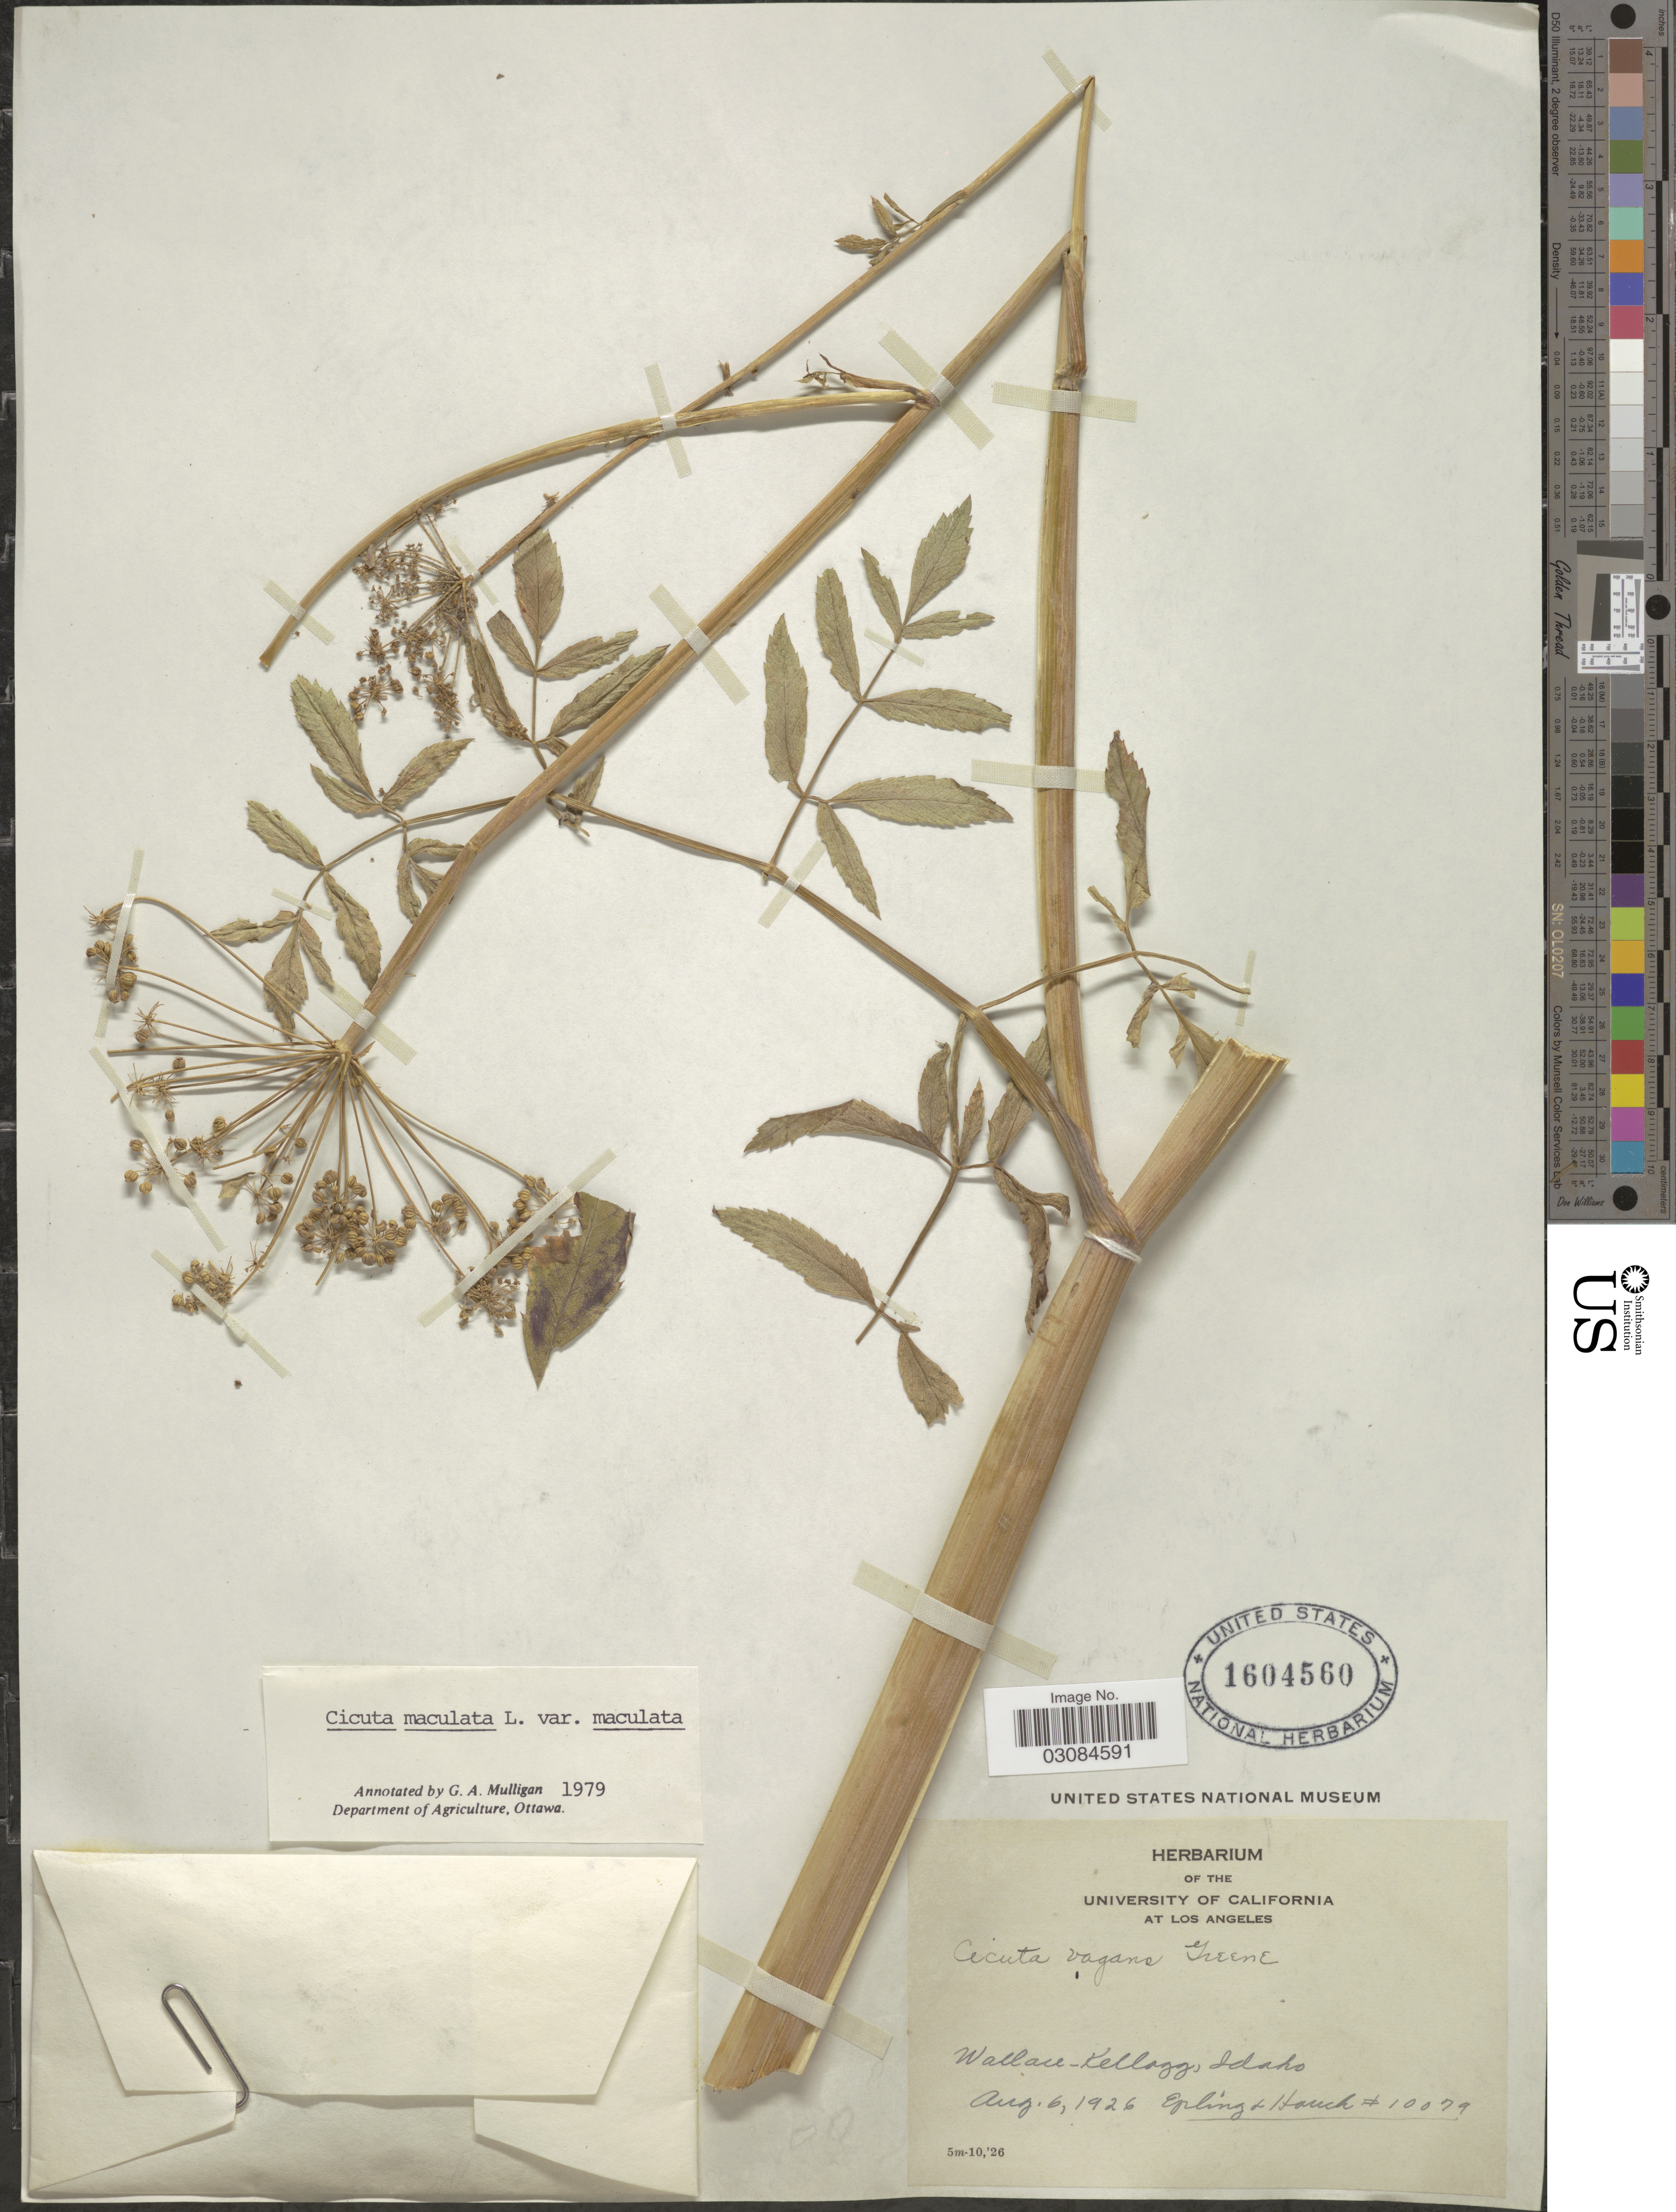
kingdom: Plantae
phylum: Tracheophyta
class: Magnoliopsida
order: Apiales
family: Apiaceae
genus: Cicuta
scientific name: Cicuta maculata var. maculata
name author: L.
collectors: -- Epling & -. Hauch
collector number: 10079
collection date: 1926-08-06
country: United States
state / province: Idaho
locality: Wallace-Kellogg.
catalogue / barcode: US 1604560